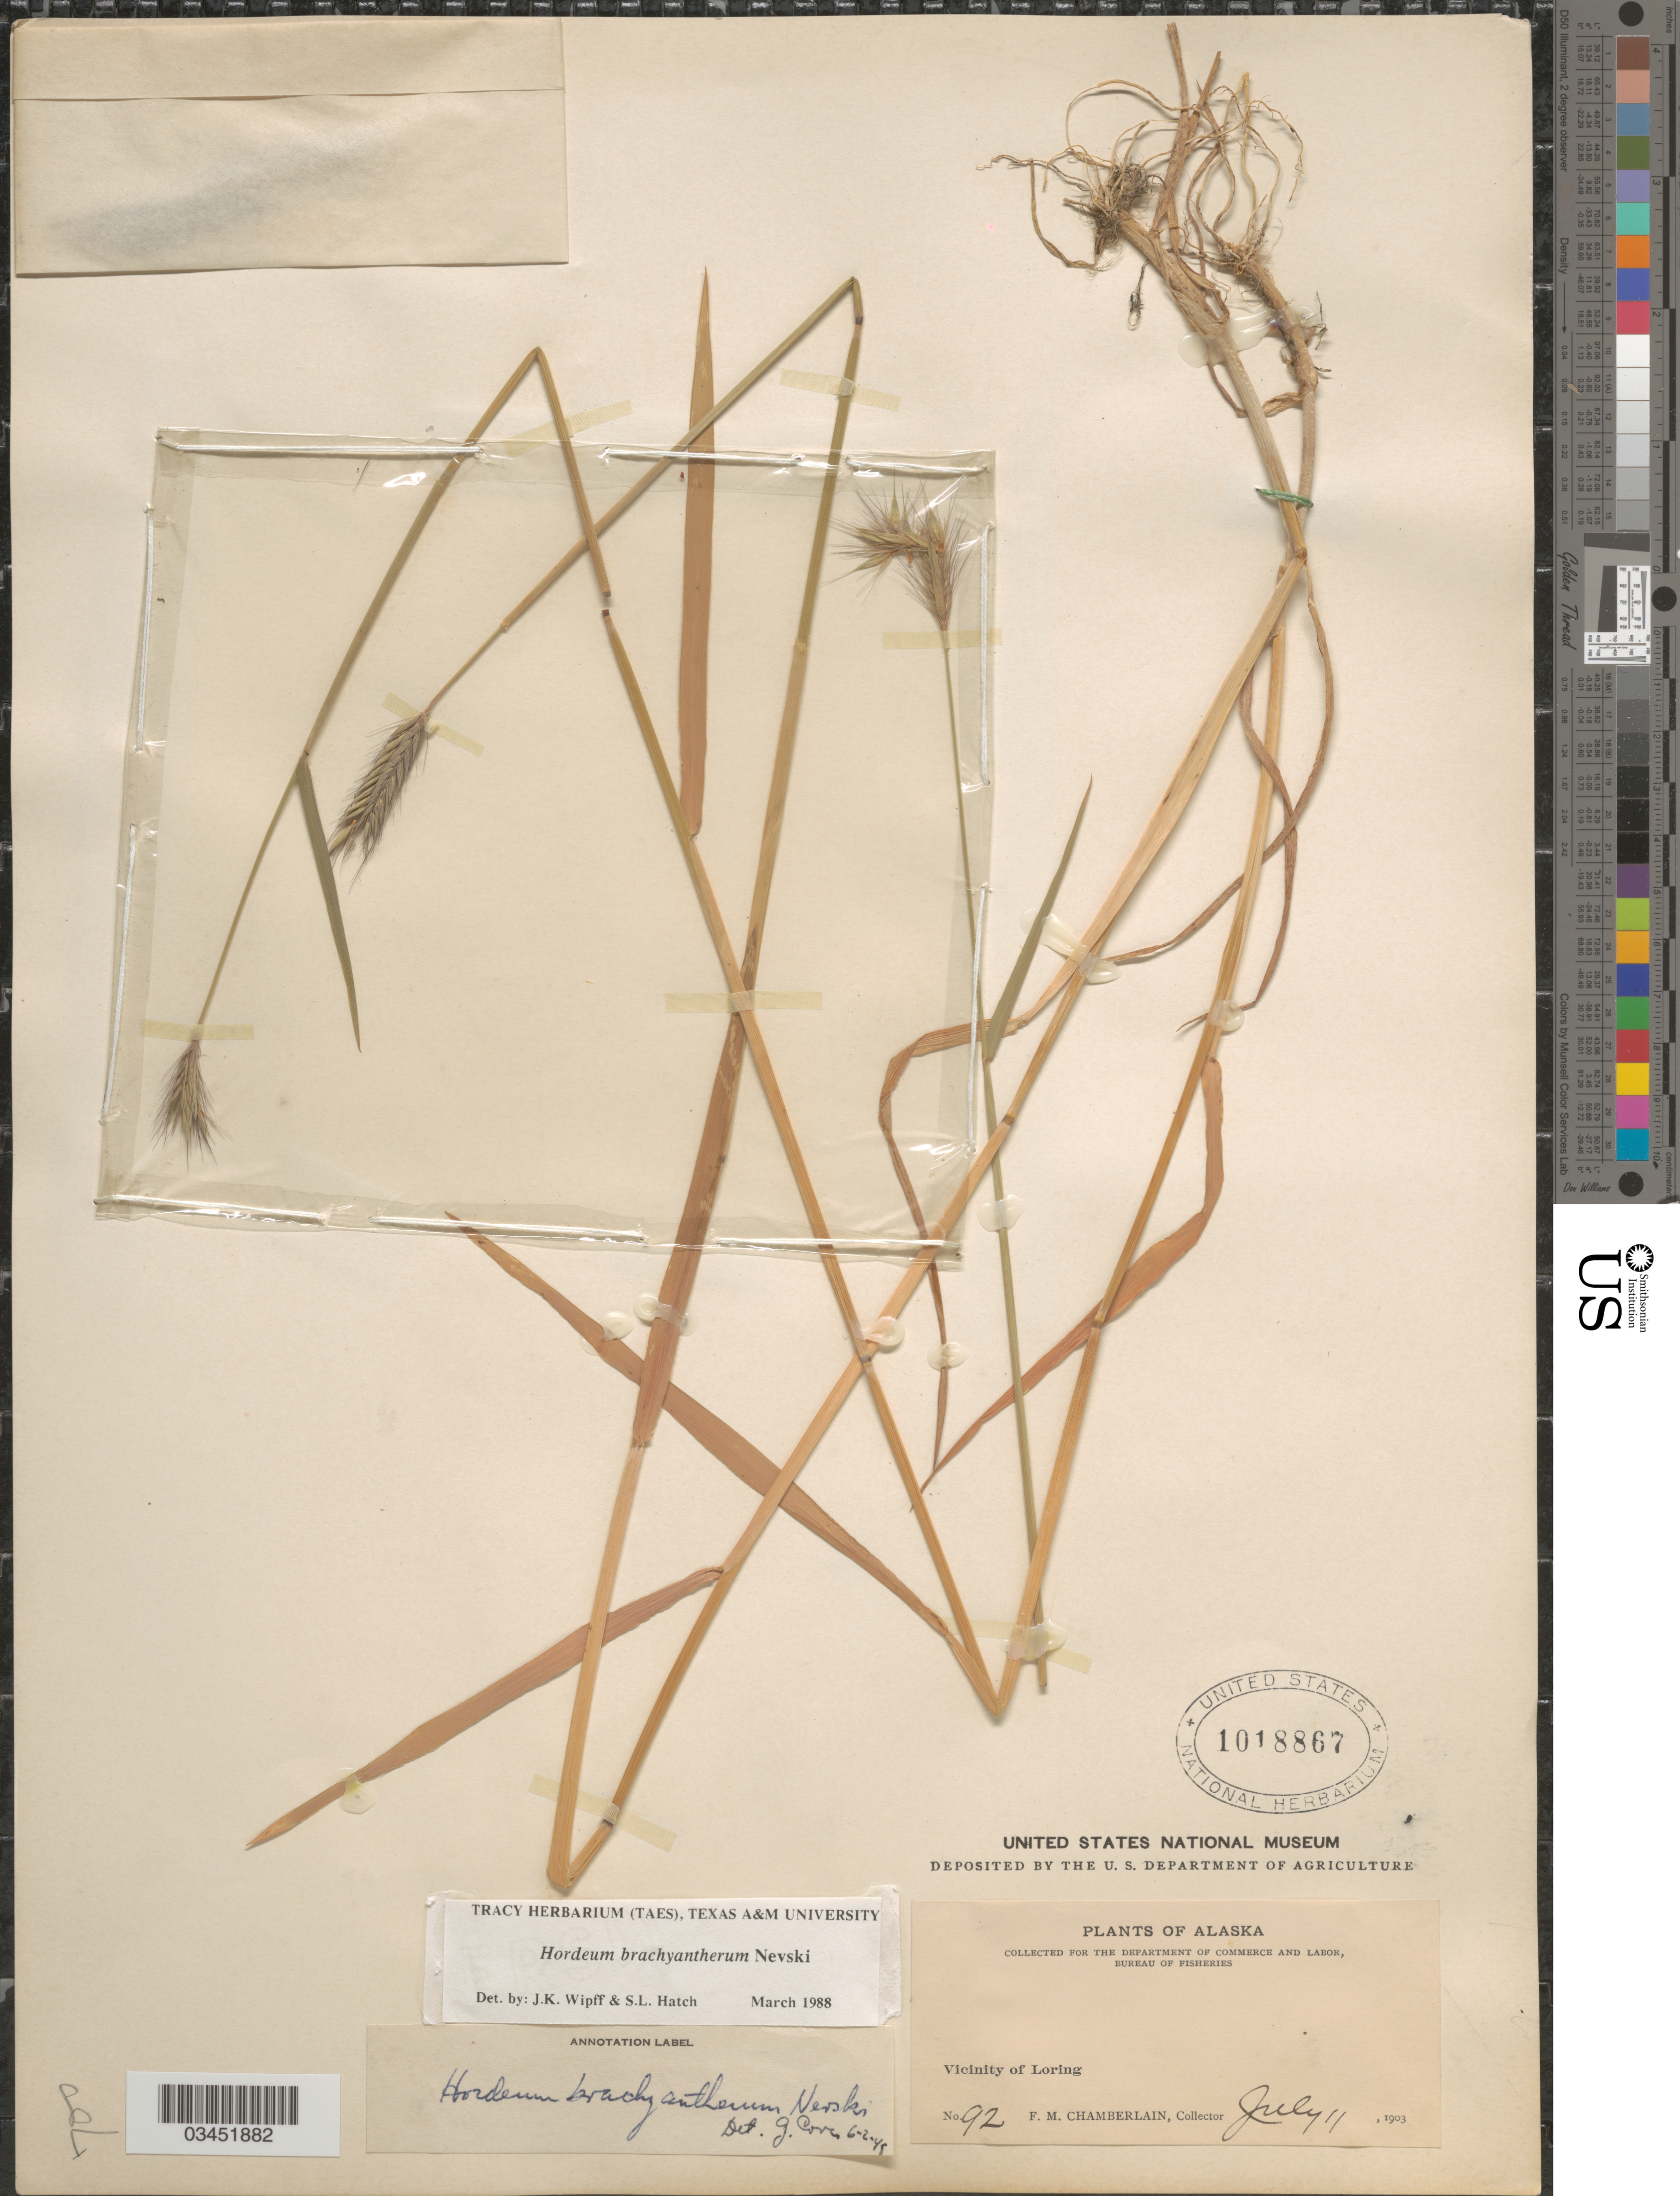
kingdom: Plantae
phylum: Tracheophyta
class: Liliopsida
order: Poales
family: Poaceae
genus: Hordeum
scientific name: Hordeum brachyantherum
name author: Nevski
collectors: F. Chamberlain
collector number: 92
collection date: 1903-07-11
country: United States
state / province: Alaska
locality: Vicinity of Loring.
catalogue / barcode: US 1018867